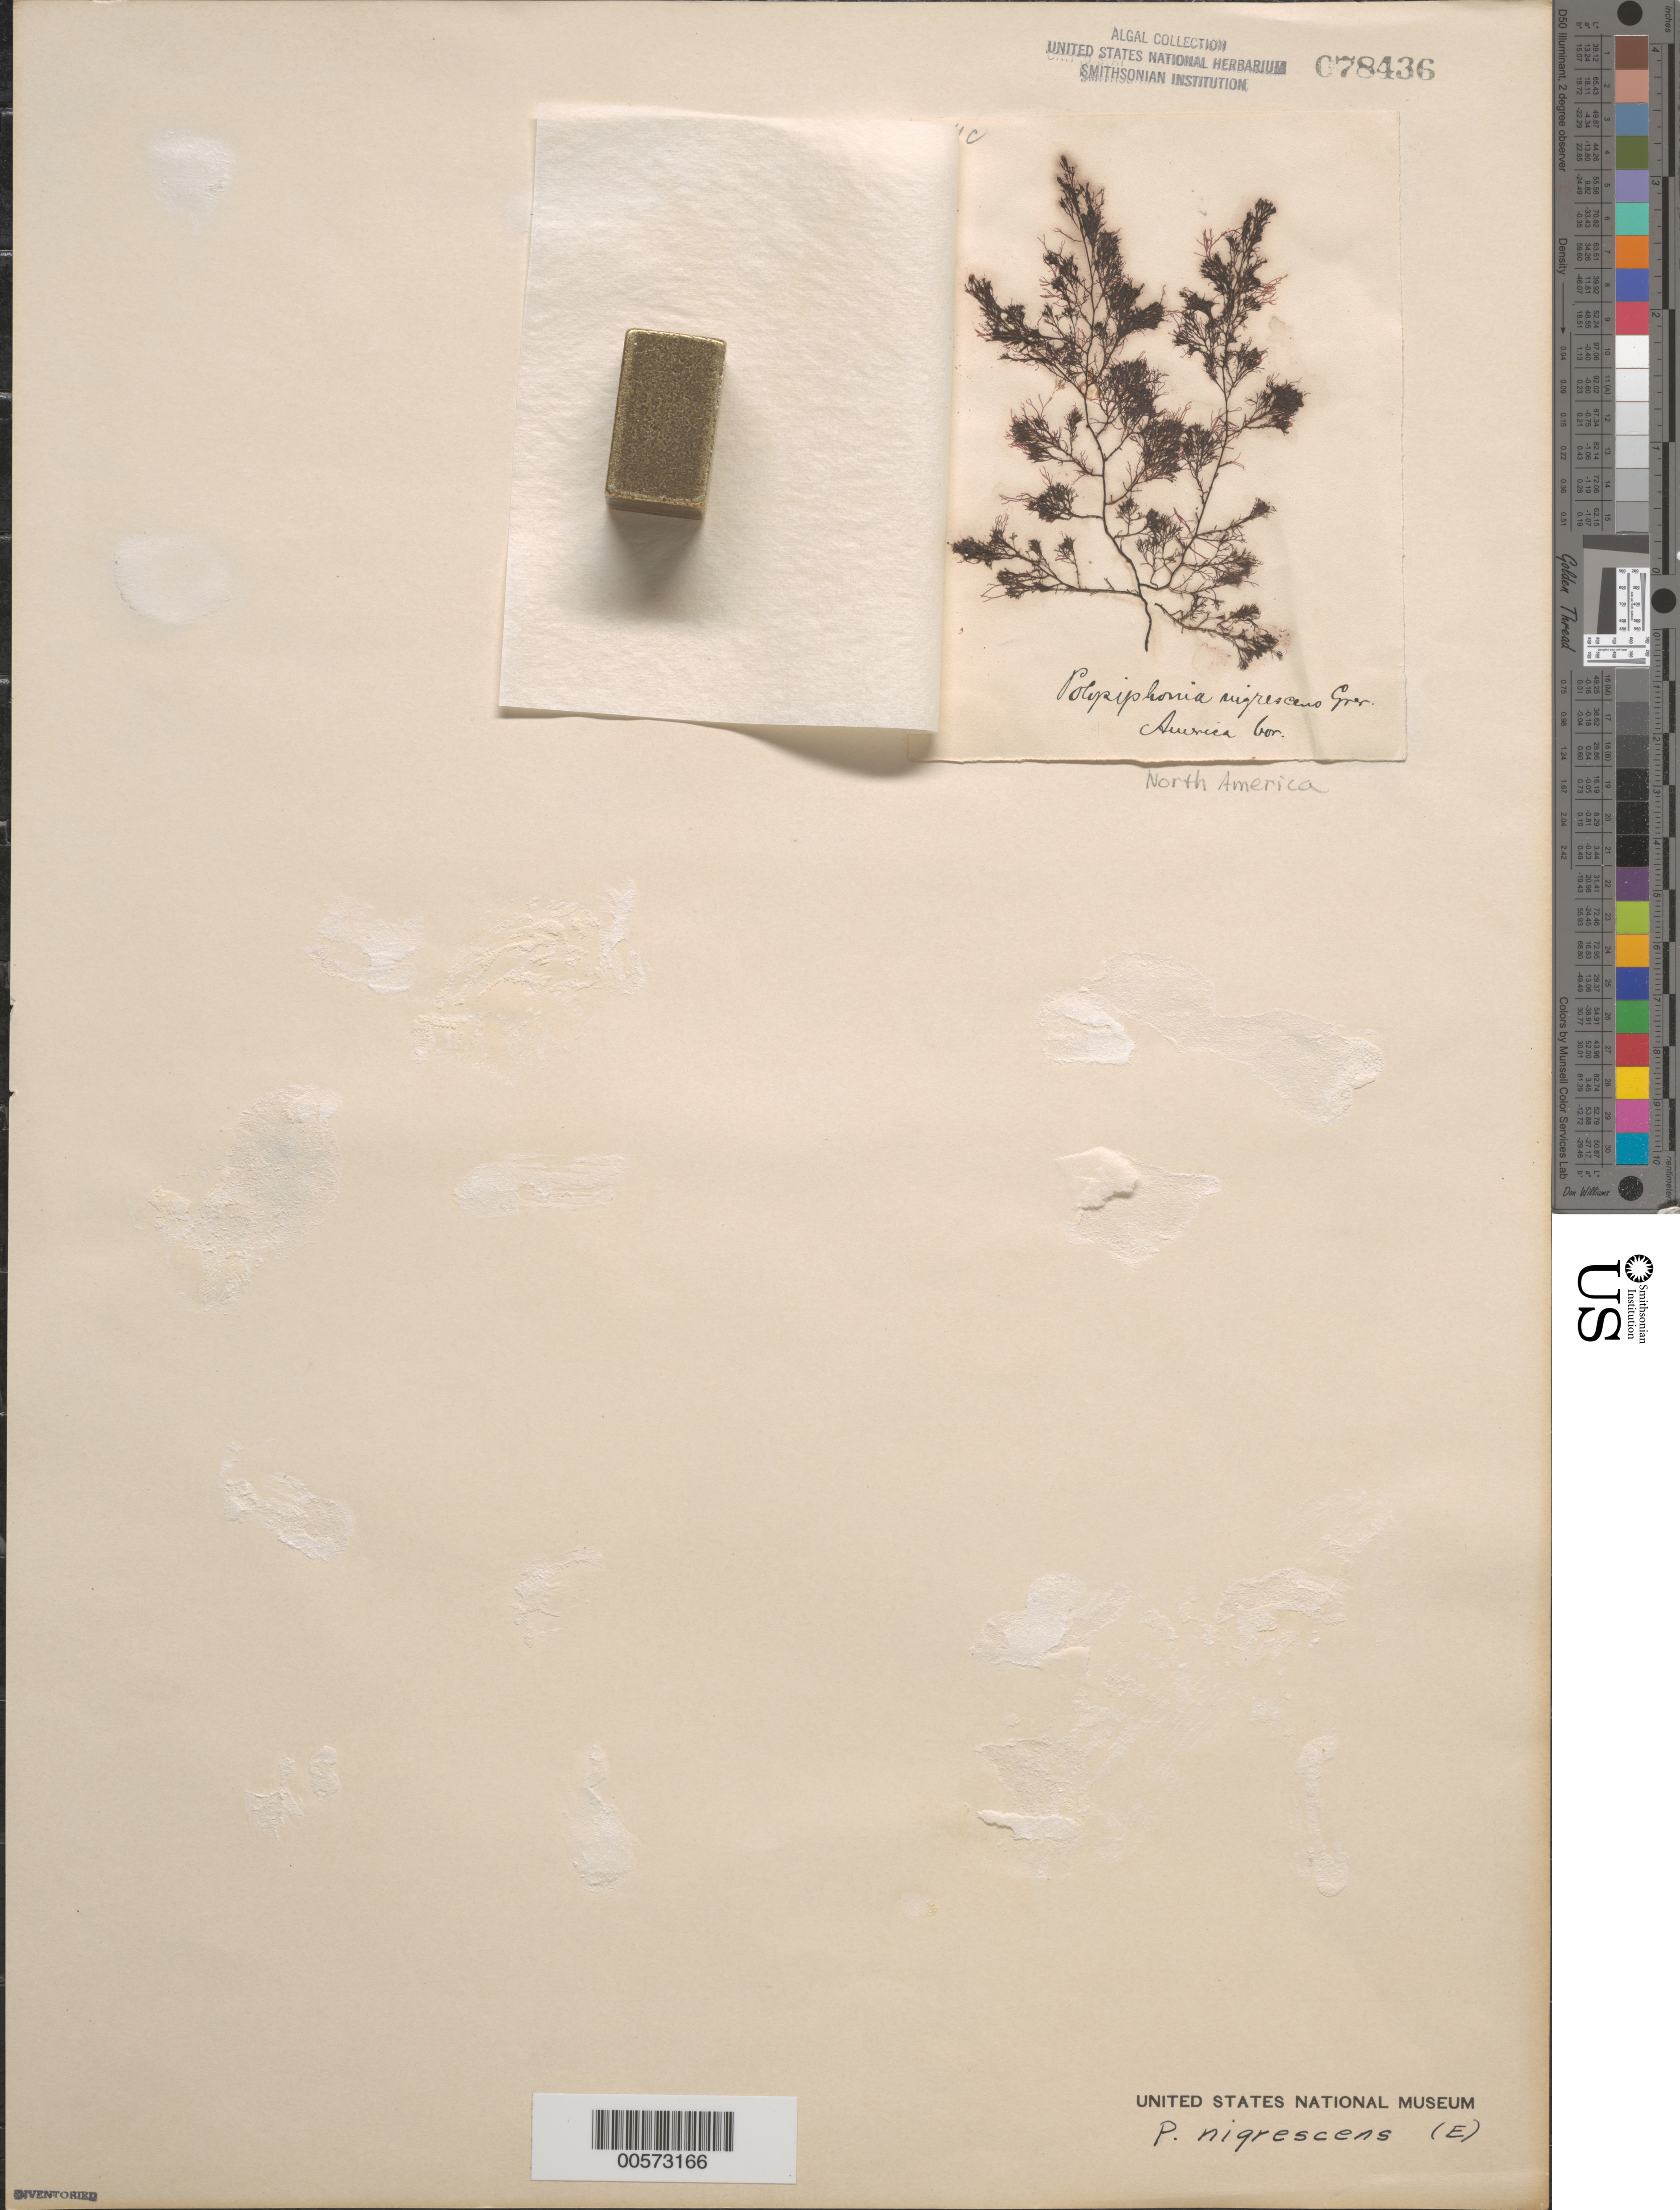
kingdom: Plantae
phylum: Rhodophyta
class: Florideophyceae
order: Ceramiales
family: Rhodomelaceae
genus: Vertebrata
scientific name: Vertebrata fucoides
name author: (Hudson) Kuntze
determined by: Algae name updating Project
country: United States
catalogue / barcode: US 78436